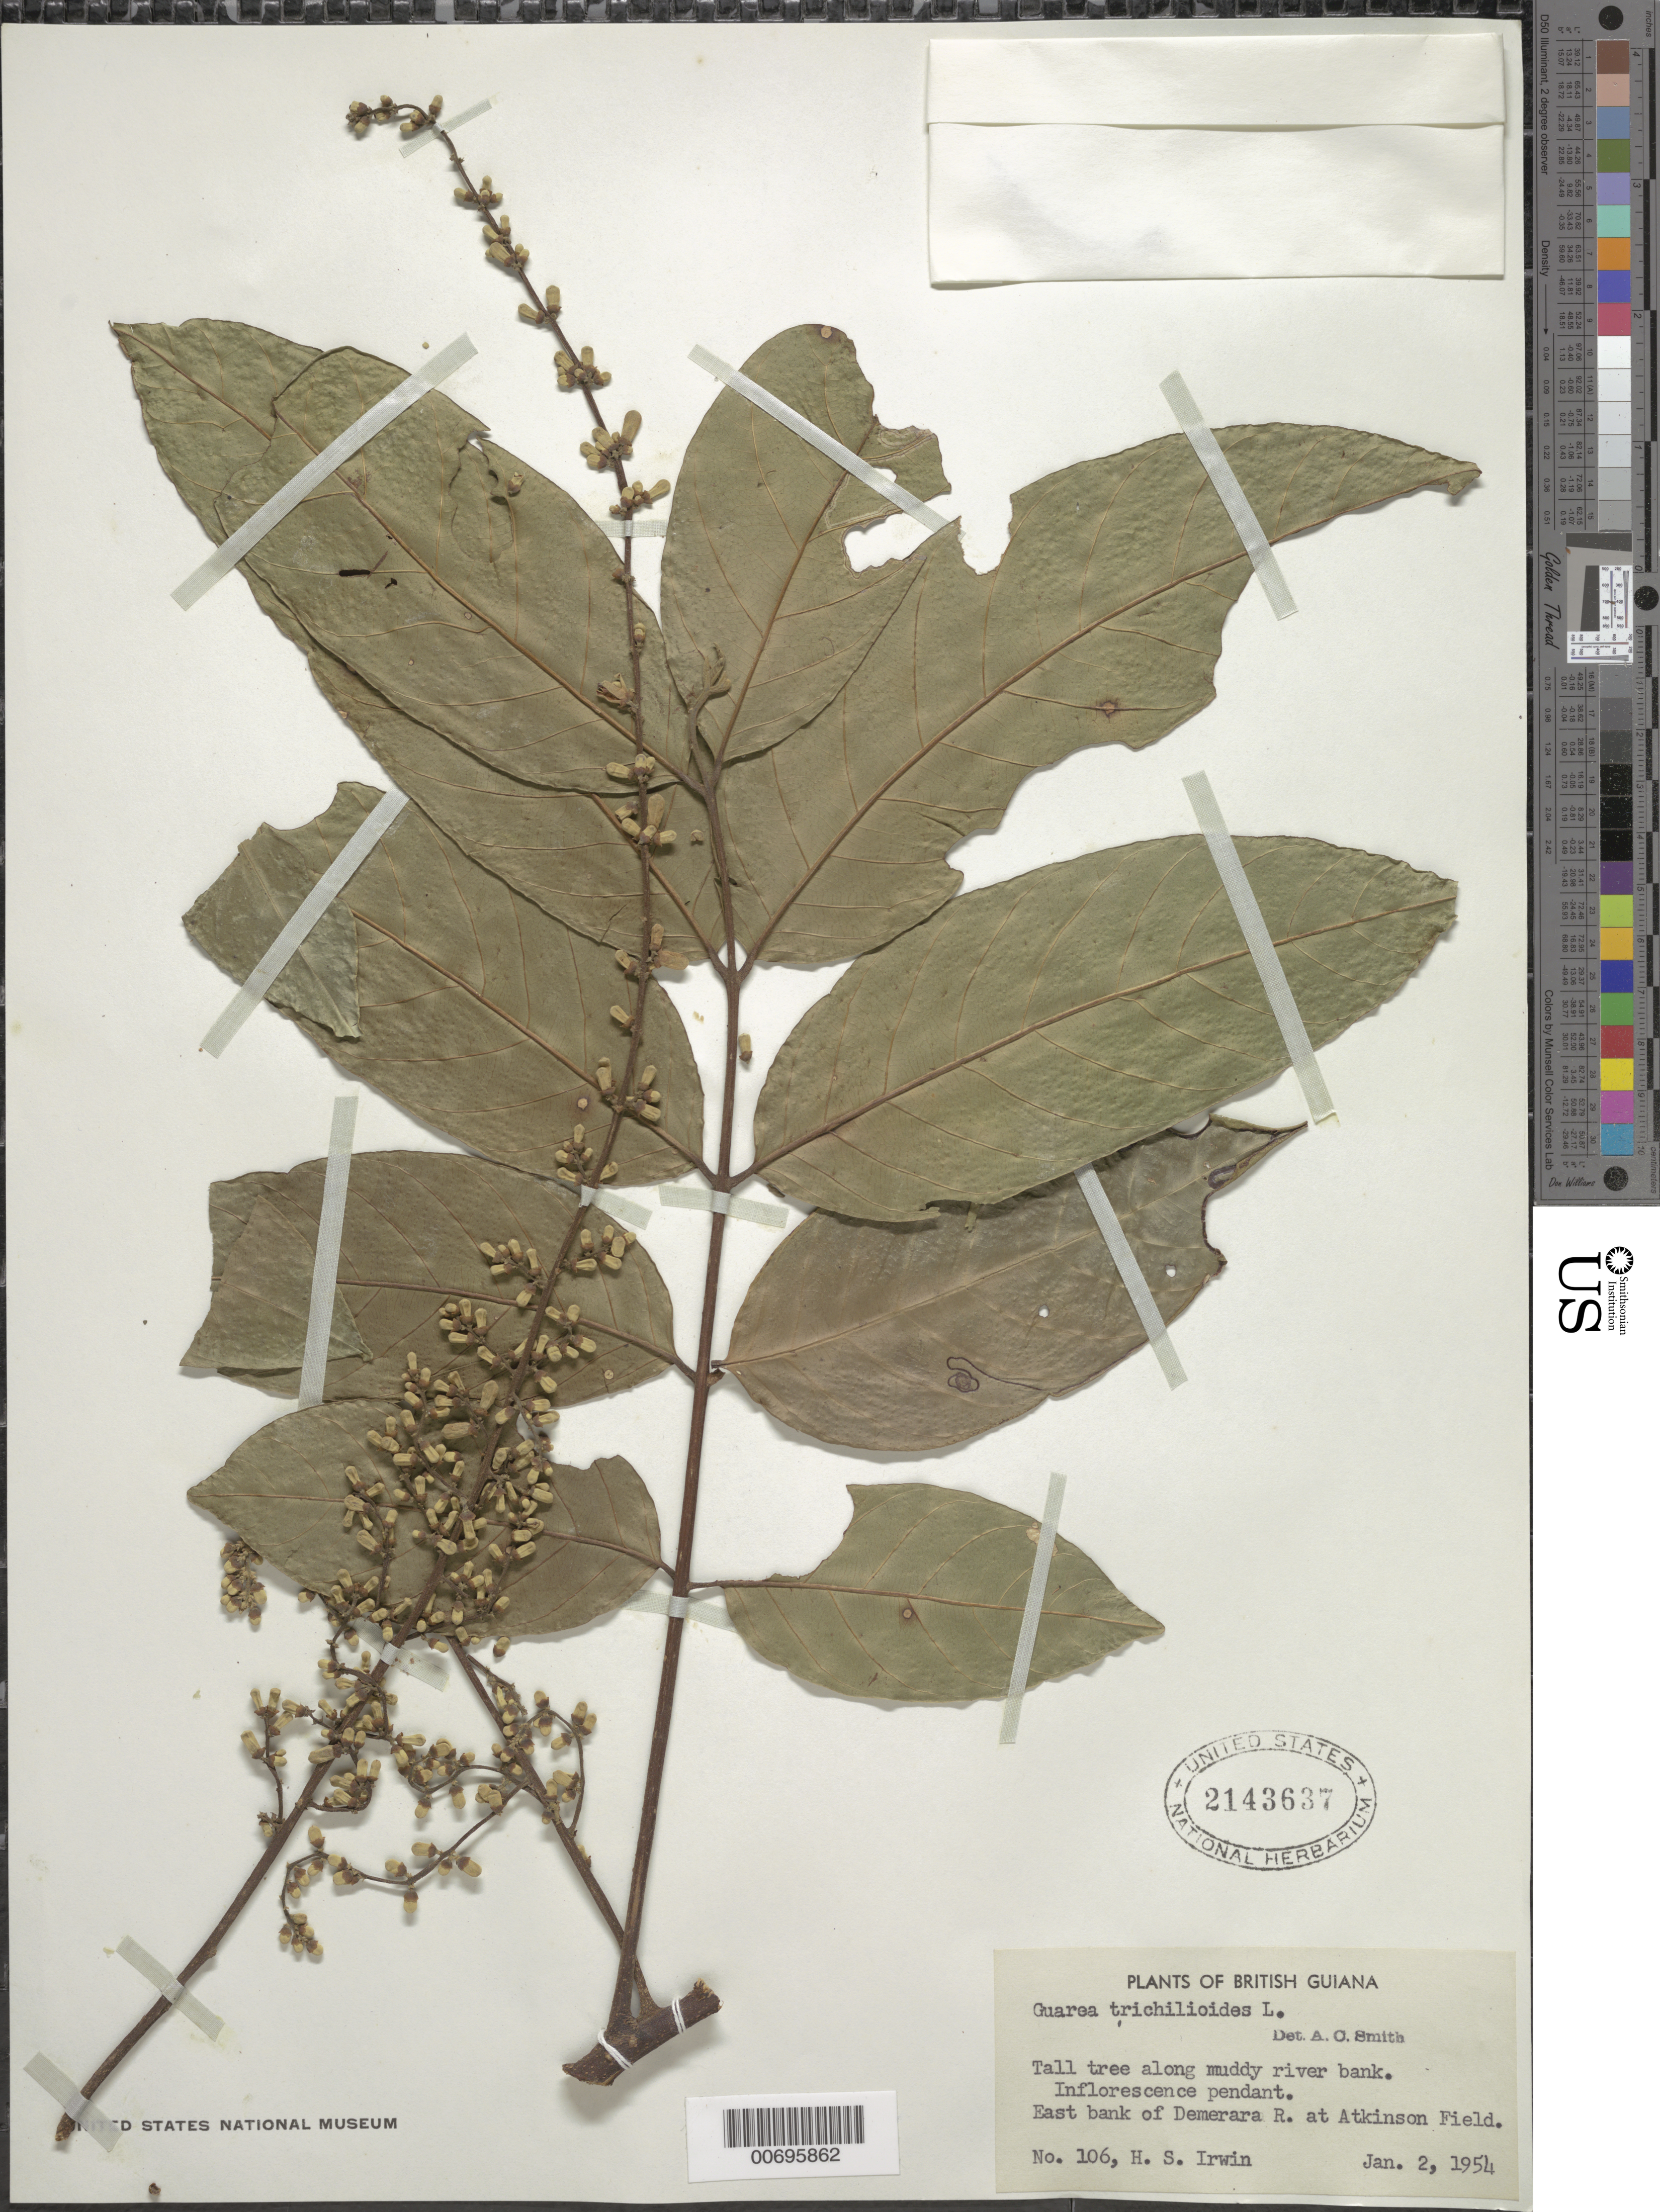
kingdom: Plantae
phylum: Tracheophyta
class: Magnoliopsida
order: Sapindales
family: Meliaceae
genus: Guarea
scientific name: Guarea trichilioides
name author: L.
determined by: Smith, A. C.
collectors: H. Irwin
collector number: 106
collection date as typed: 2-Jan-54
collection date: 1954-01-02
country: Guyana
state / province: Demerara-Mahaica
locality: Demerara R., east bank, at Atkinson Field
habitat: River bank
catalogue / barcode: US 2143637